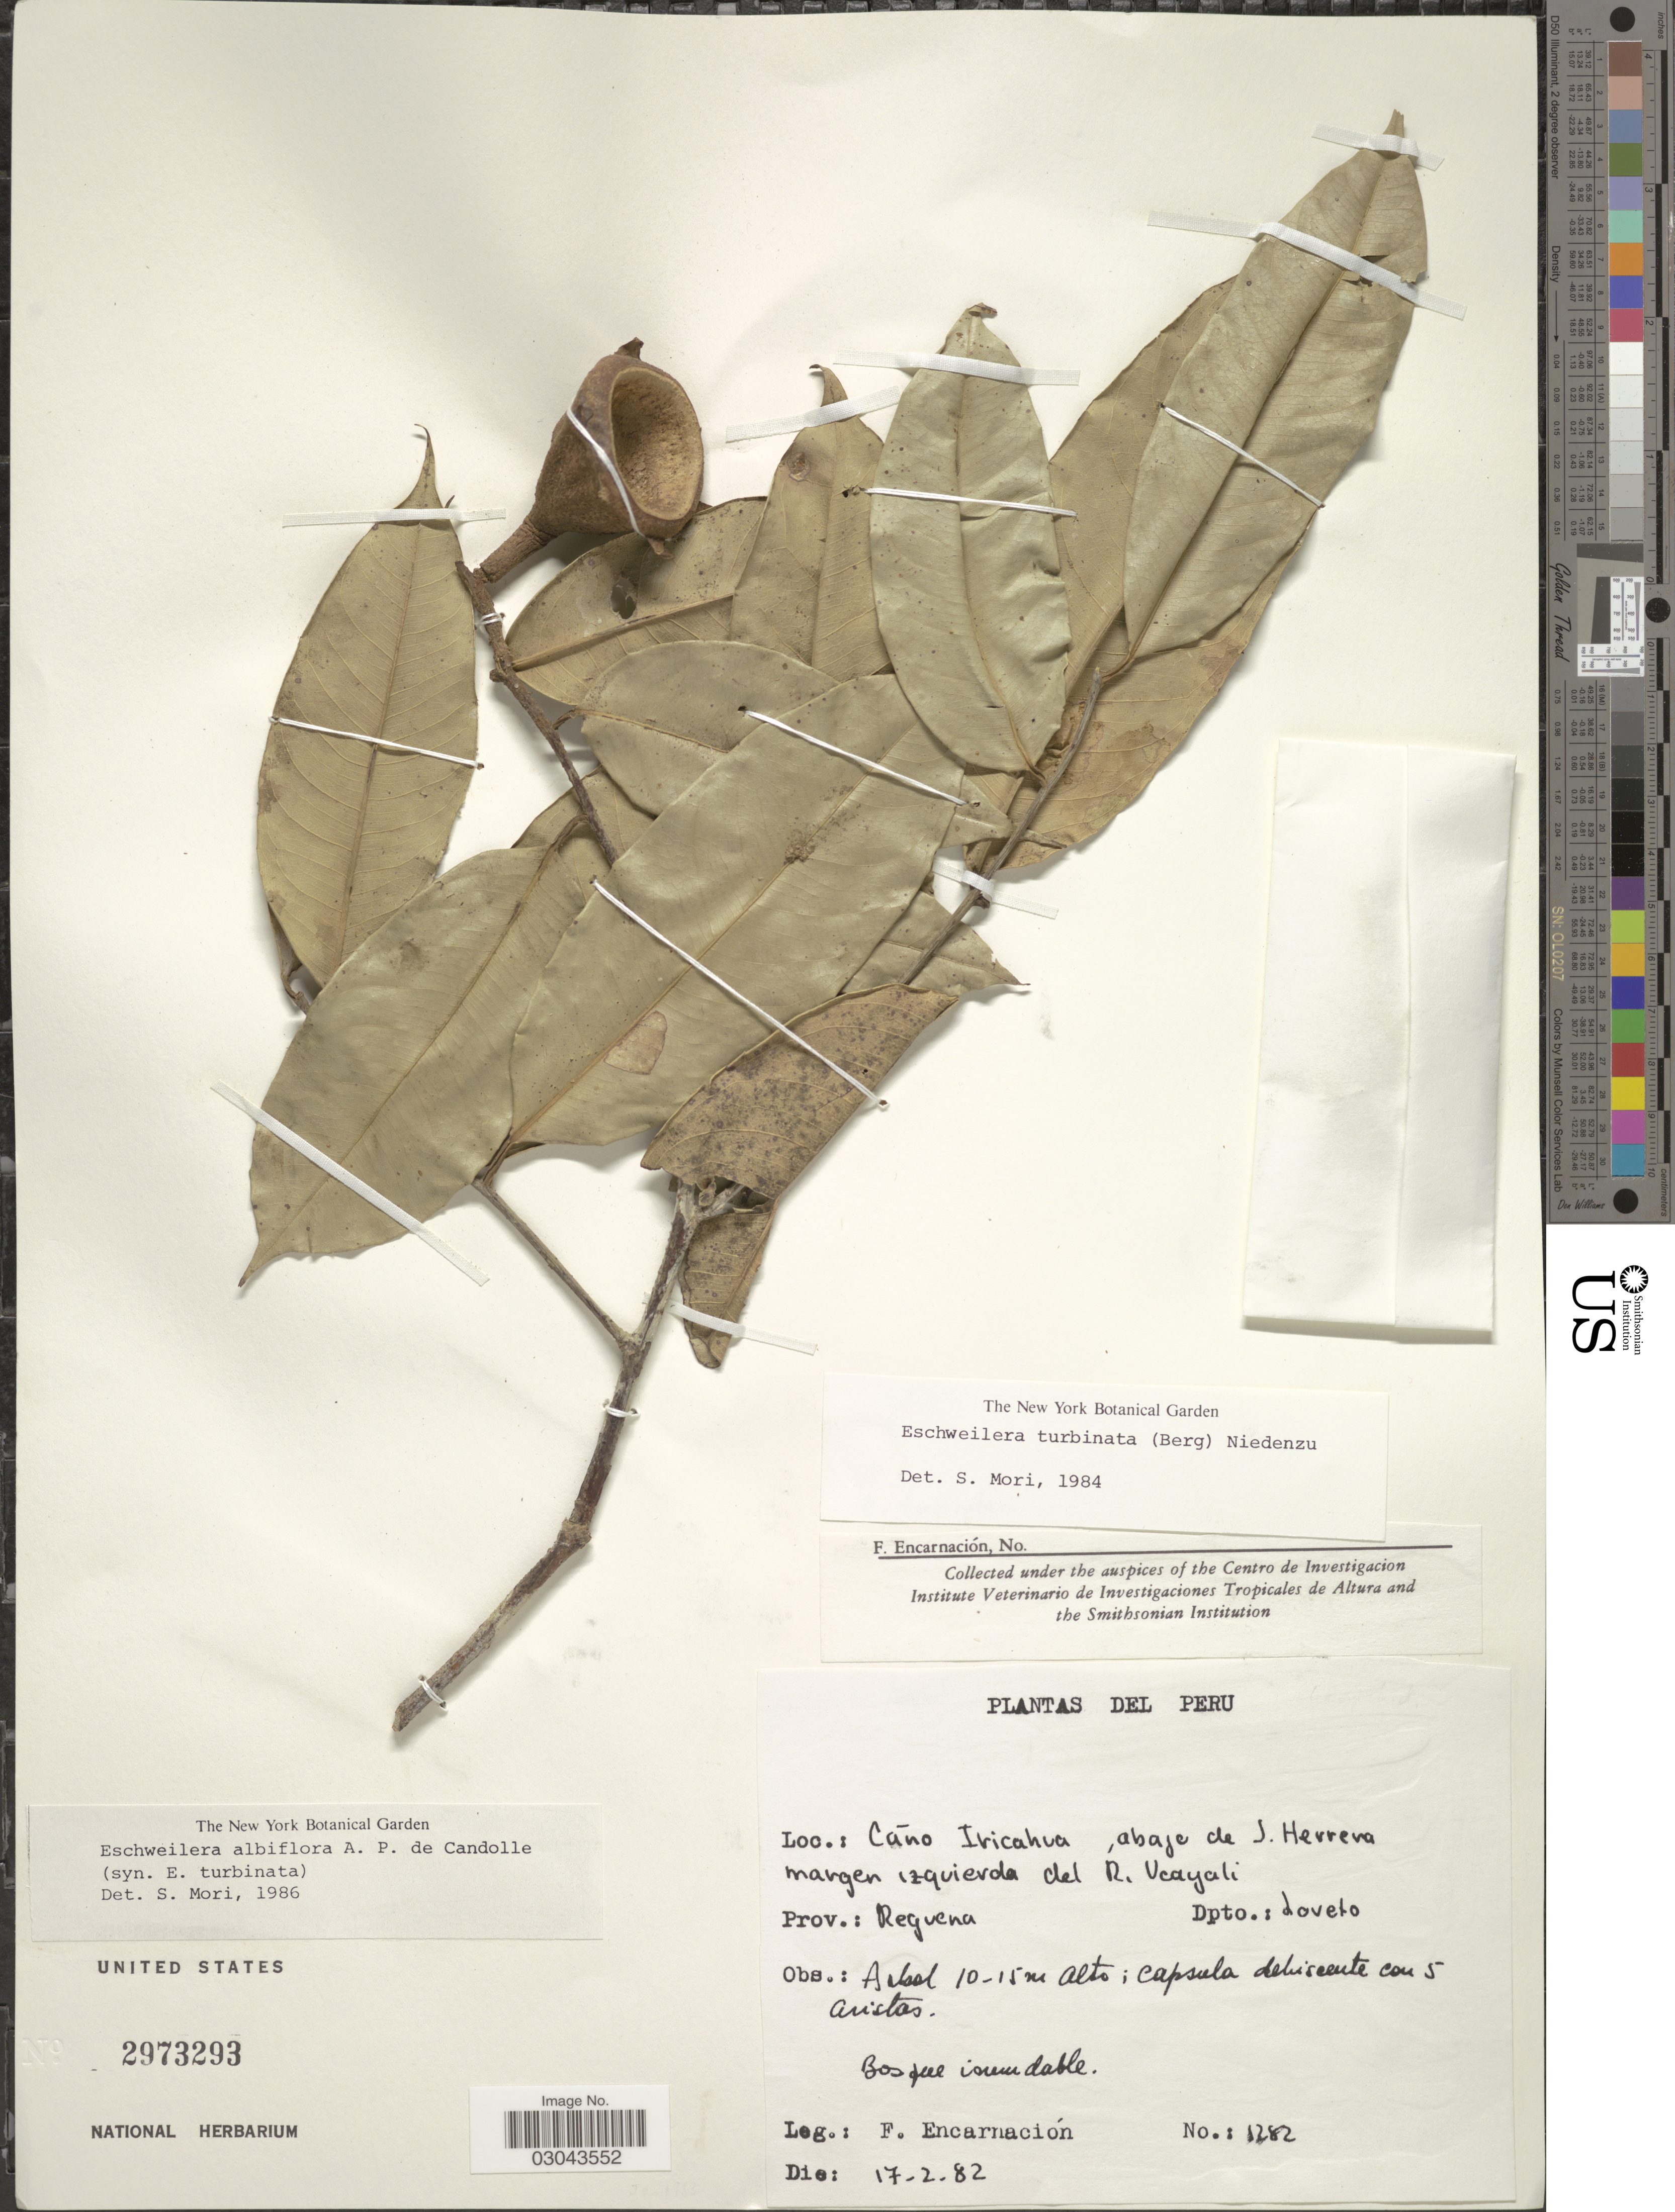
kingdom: Plantae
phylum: Tracheophyta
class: Magnoliopsida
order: Ericales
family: Lecythidaceae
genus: Eschweilera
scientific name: Eschweilera albiflora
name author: (DC.) Miers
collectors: F. Encarnación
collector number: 1282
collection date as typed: Transcribed d/m/y: 17/2/82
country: Peru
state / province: Loreto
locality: Caño Iricahua, abaje de S. Herrera margen izquierda del R. Ucayali, Prov.: Reguena, Dpto.: Loreto.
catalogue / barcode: US 2973293